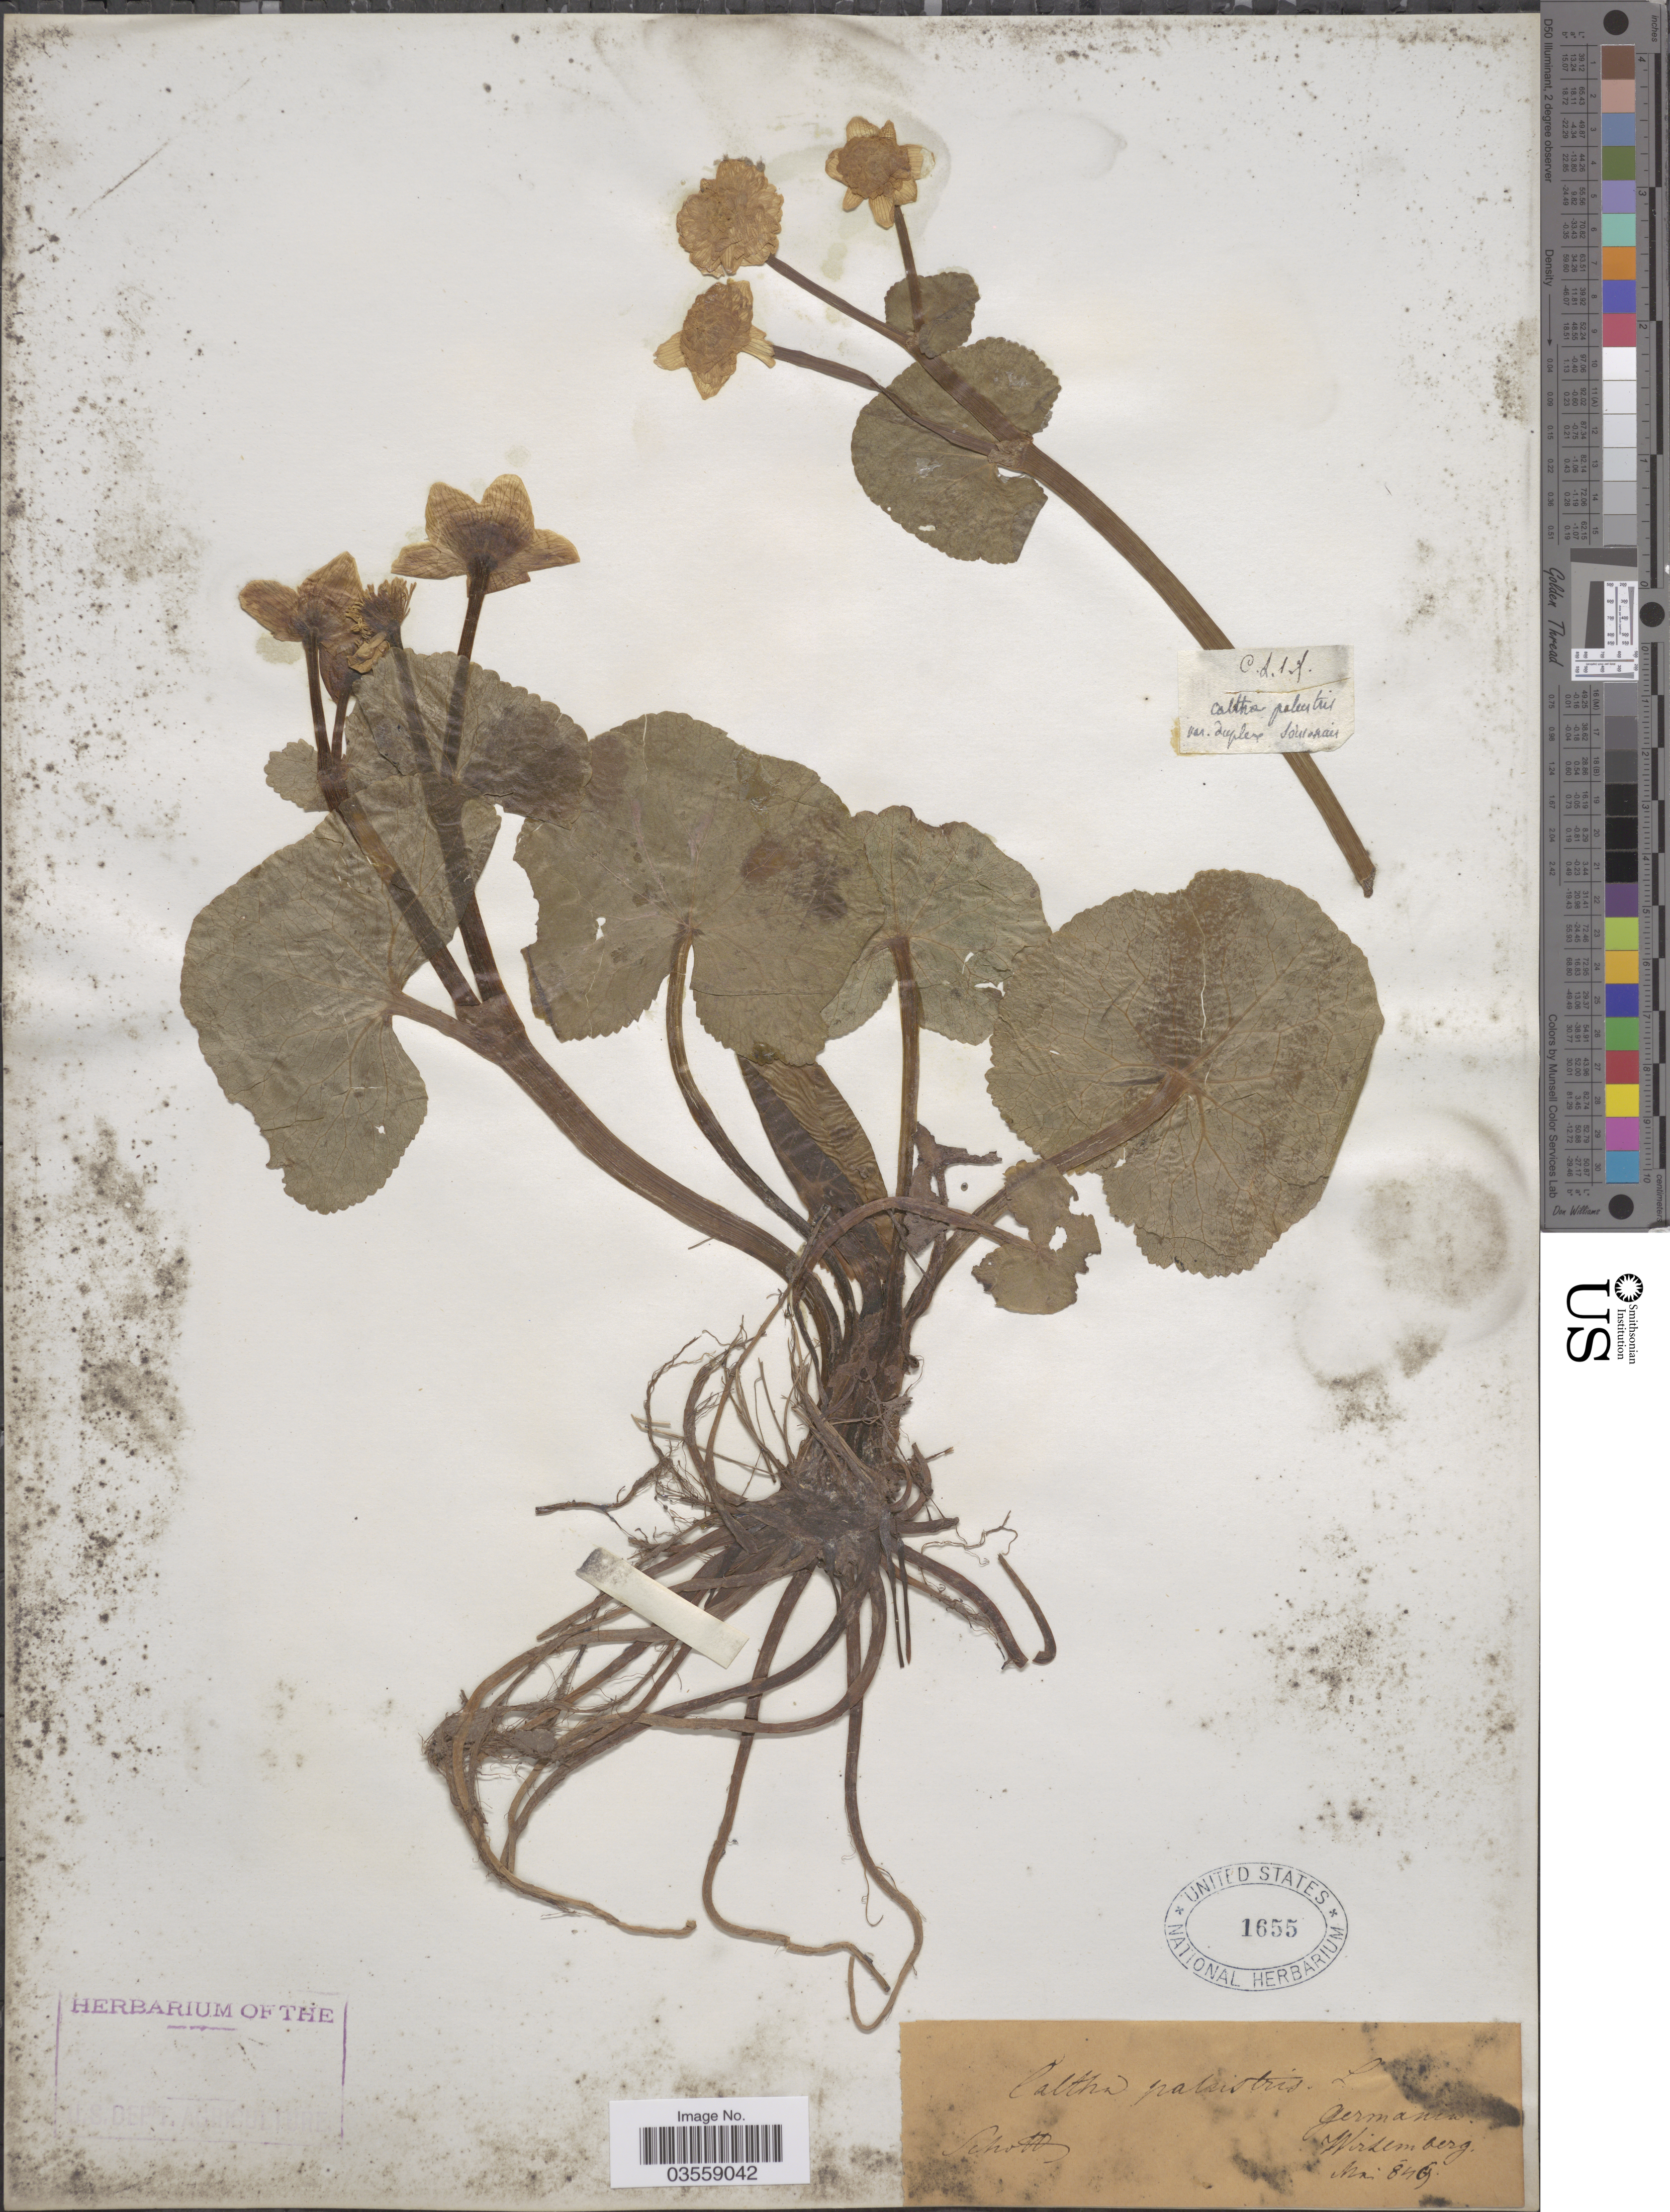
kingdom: Plantae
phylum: Tracheophyta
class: Magnoliopsida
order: Ranunculales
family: Ranunculaceae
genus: Caltha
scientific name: Caltha palustris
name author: L.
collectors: Schott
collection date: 1846-05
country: Germany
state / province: Baden-Württemberg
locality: Wirtemberg.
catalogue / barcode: US 1655